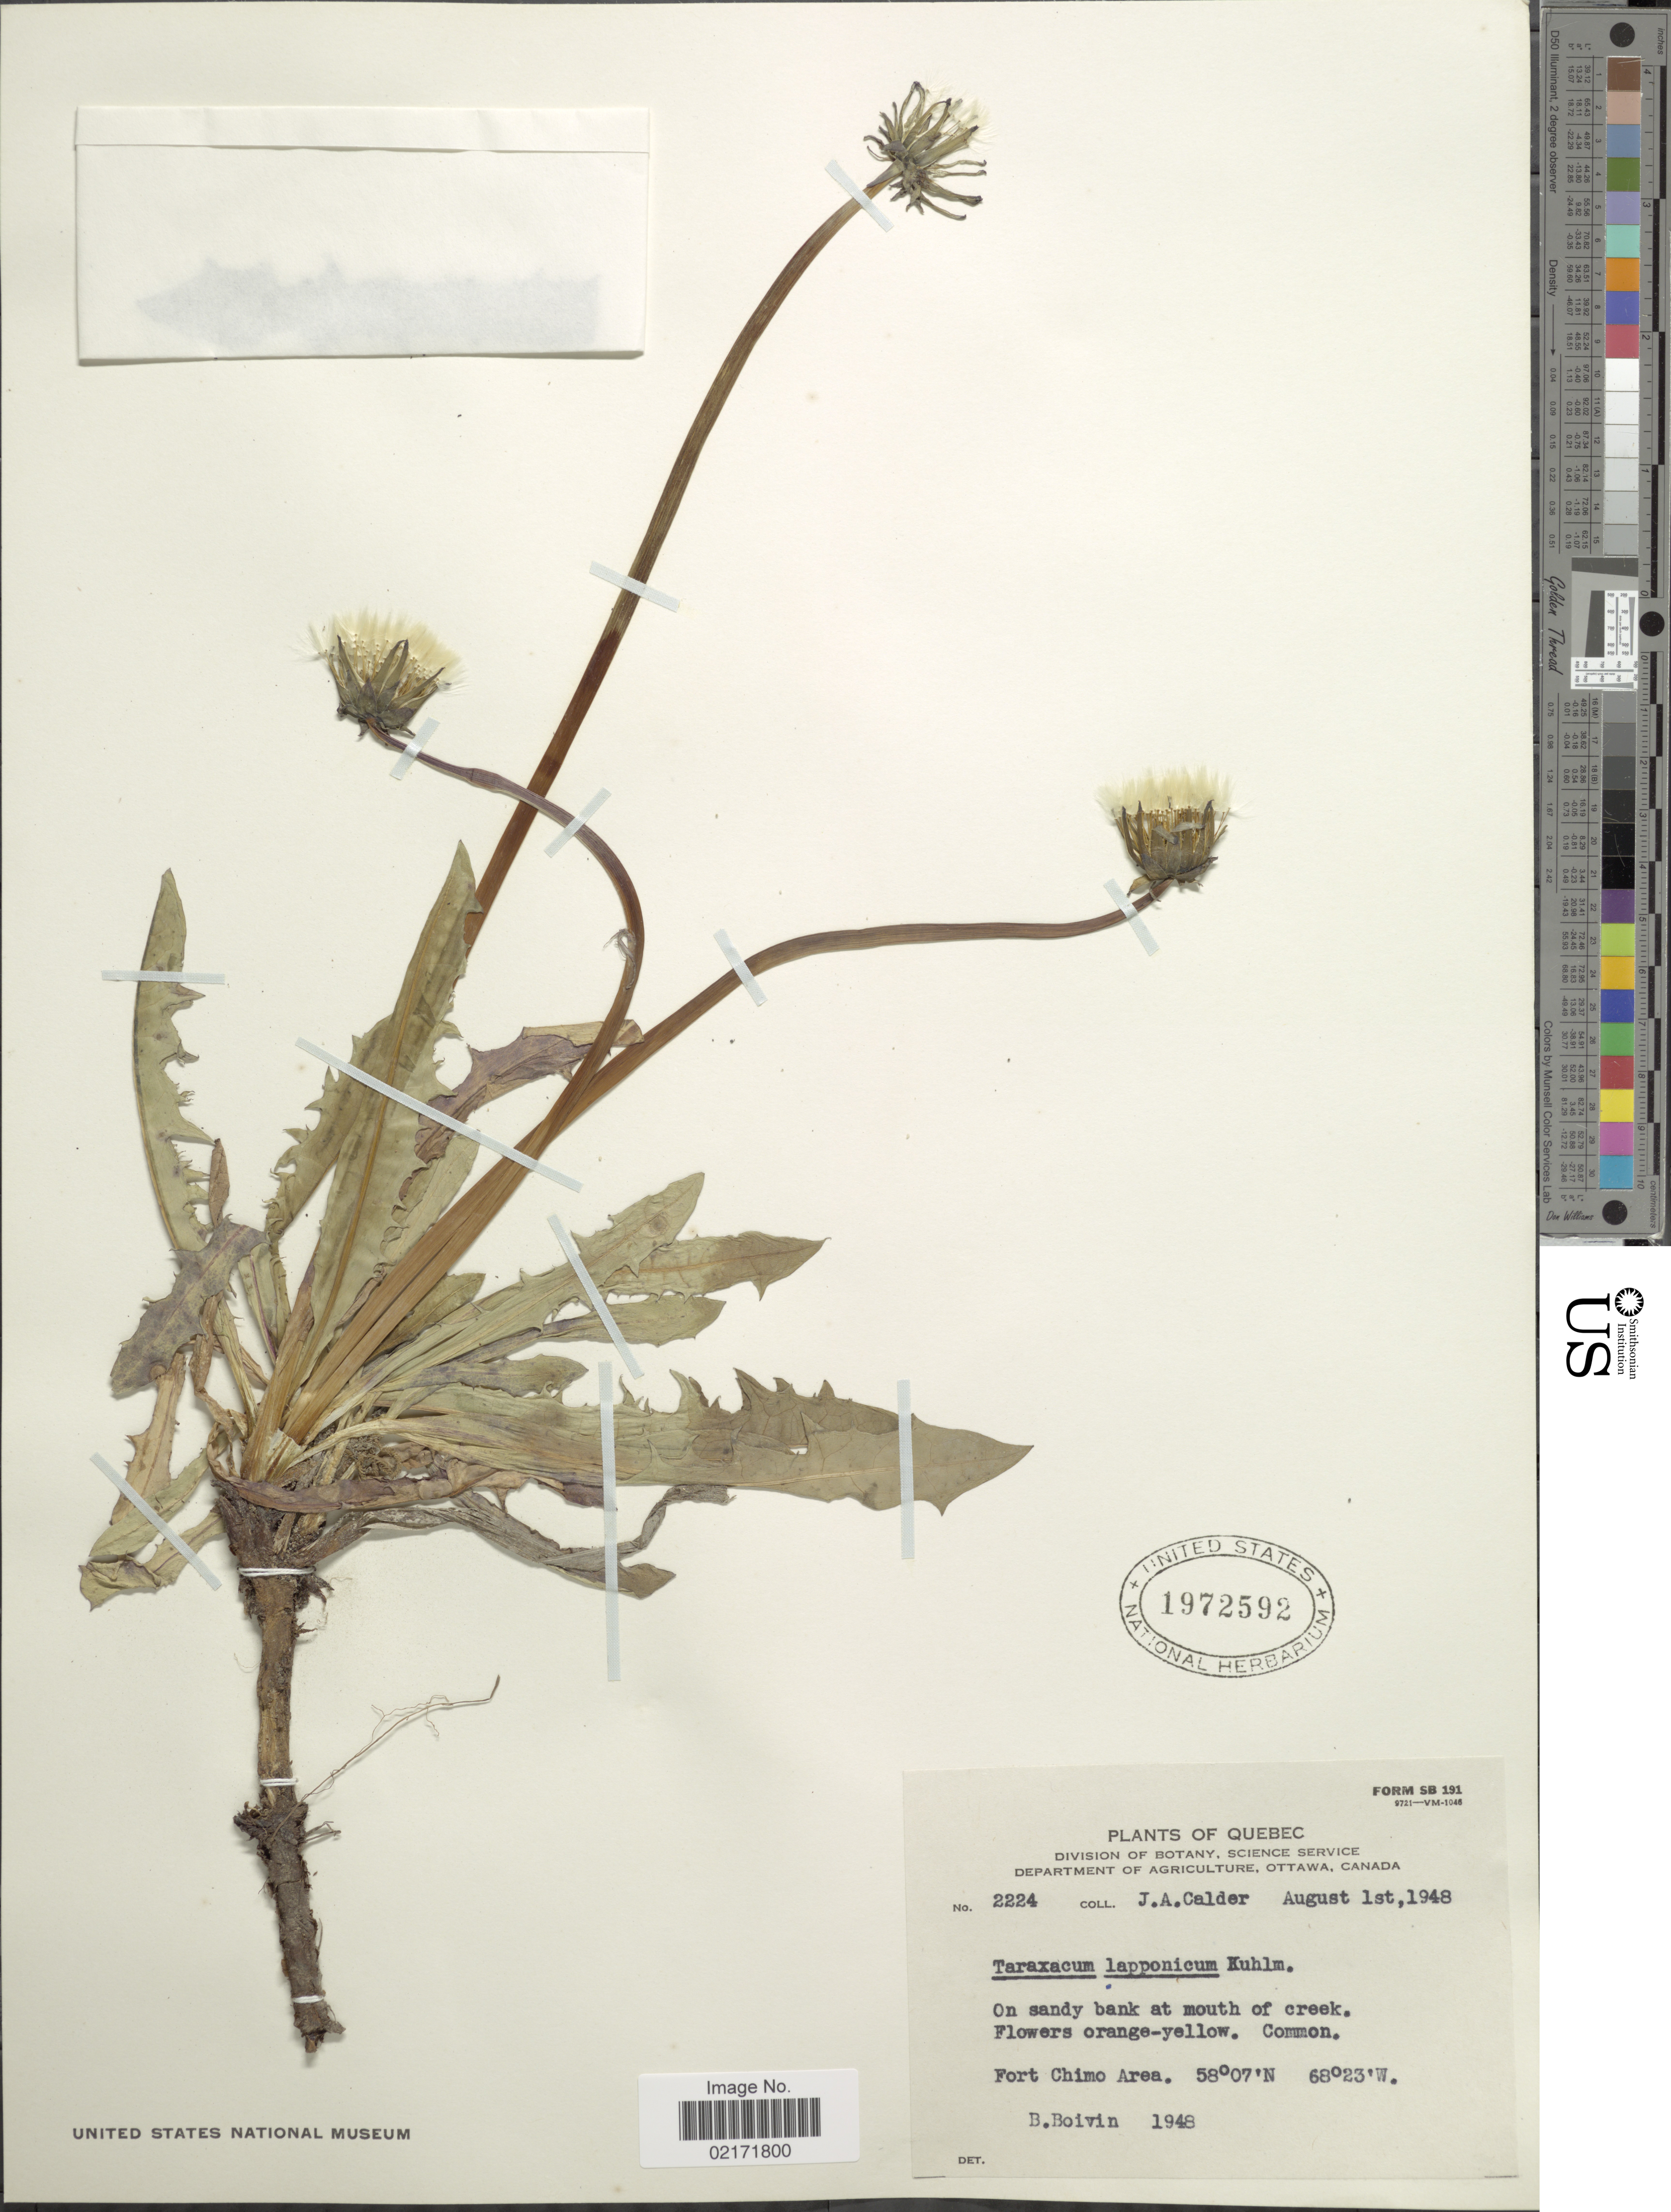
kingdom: Plantae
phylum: Tracheophyta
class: Magnoliopsida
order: Asterales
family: Asteraceae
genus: Taraxacum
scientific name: Taraxacum croceum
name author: Dahlst.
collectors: J. R. B. Boivin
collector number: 2224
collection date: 1948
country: Canada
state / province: Quebec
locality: On sandy bank at mouth of creek, Fort Chimo Area.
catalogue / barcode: US 1972592